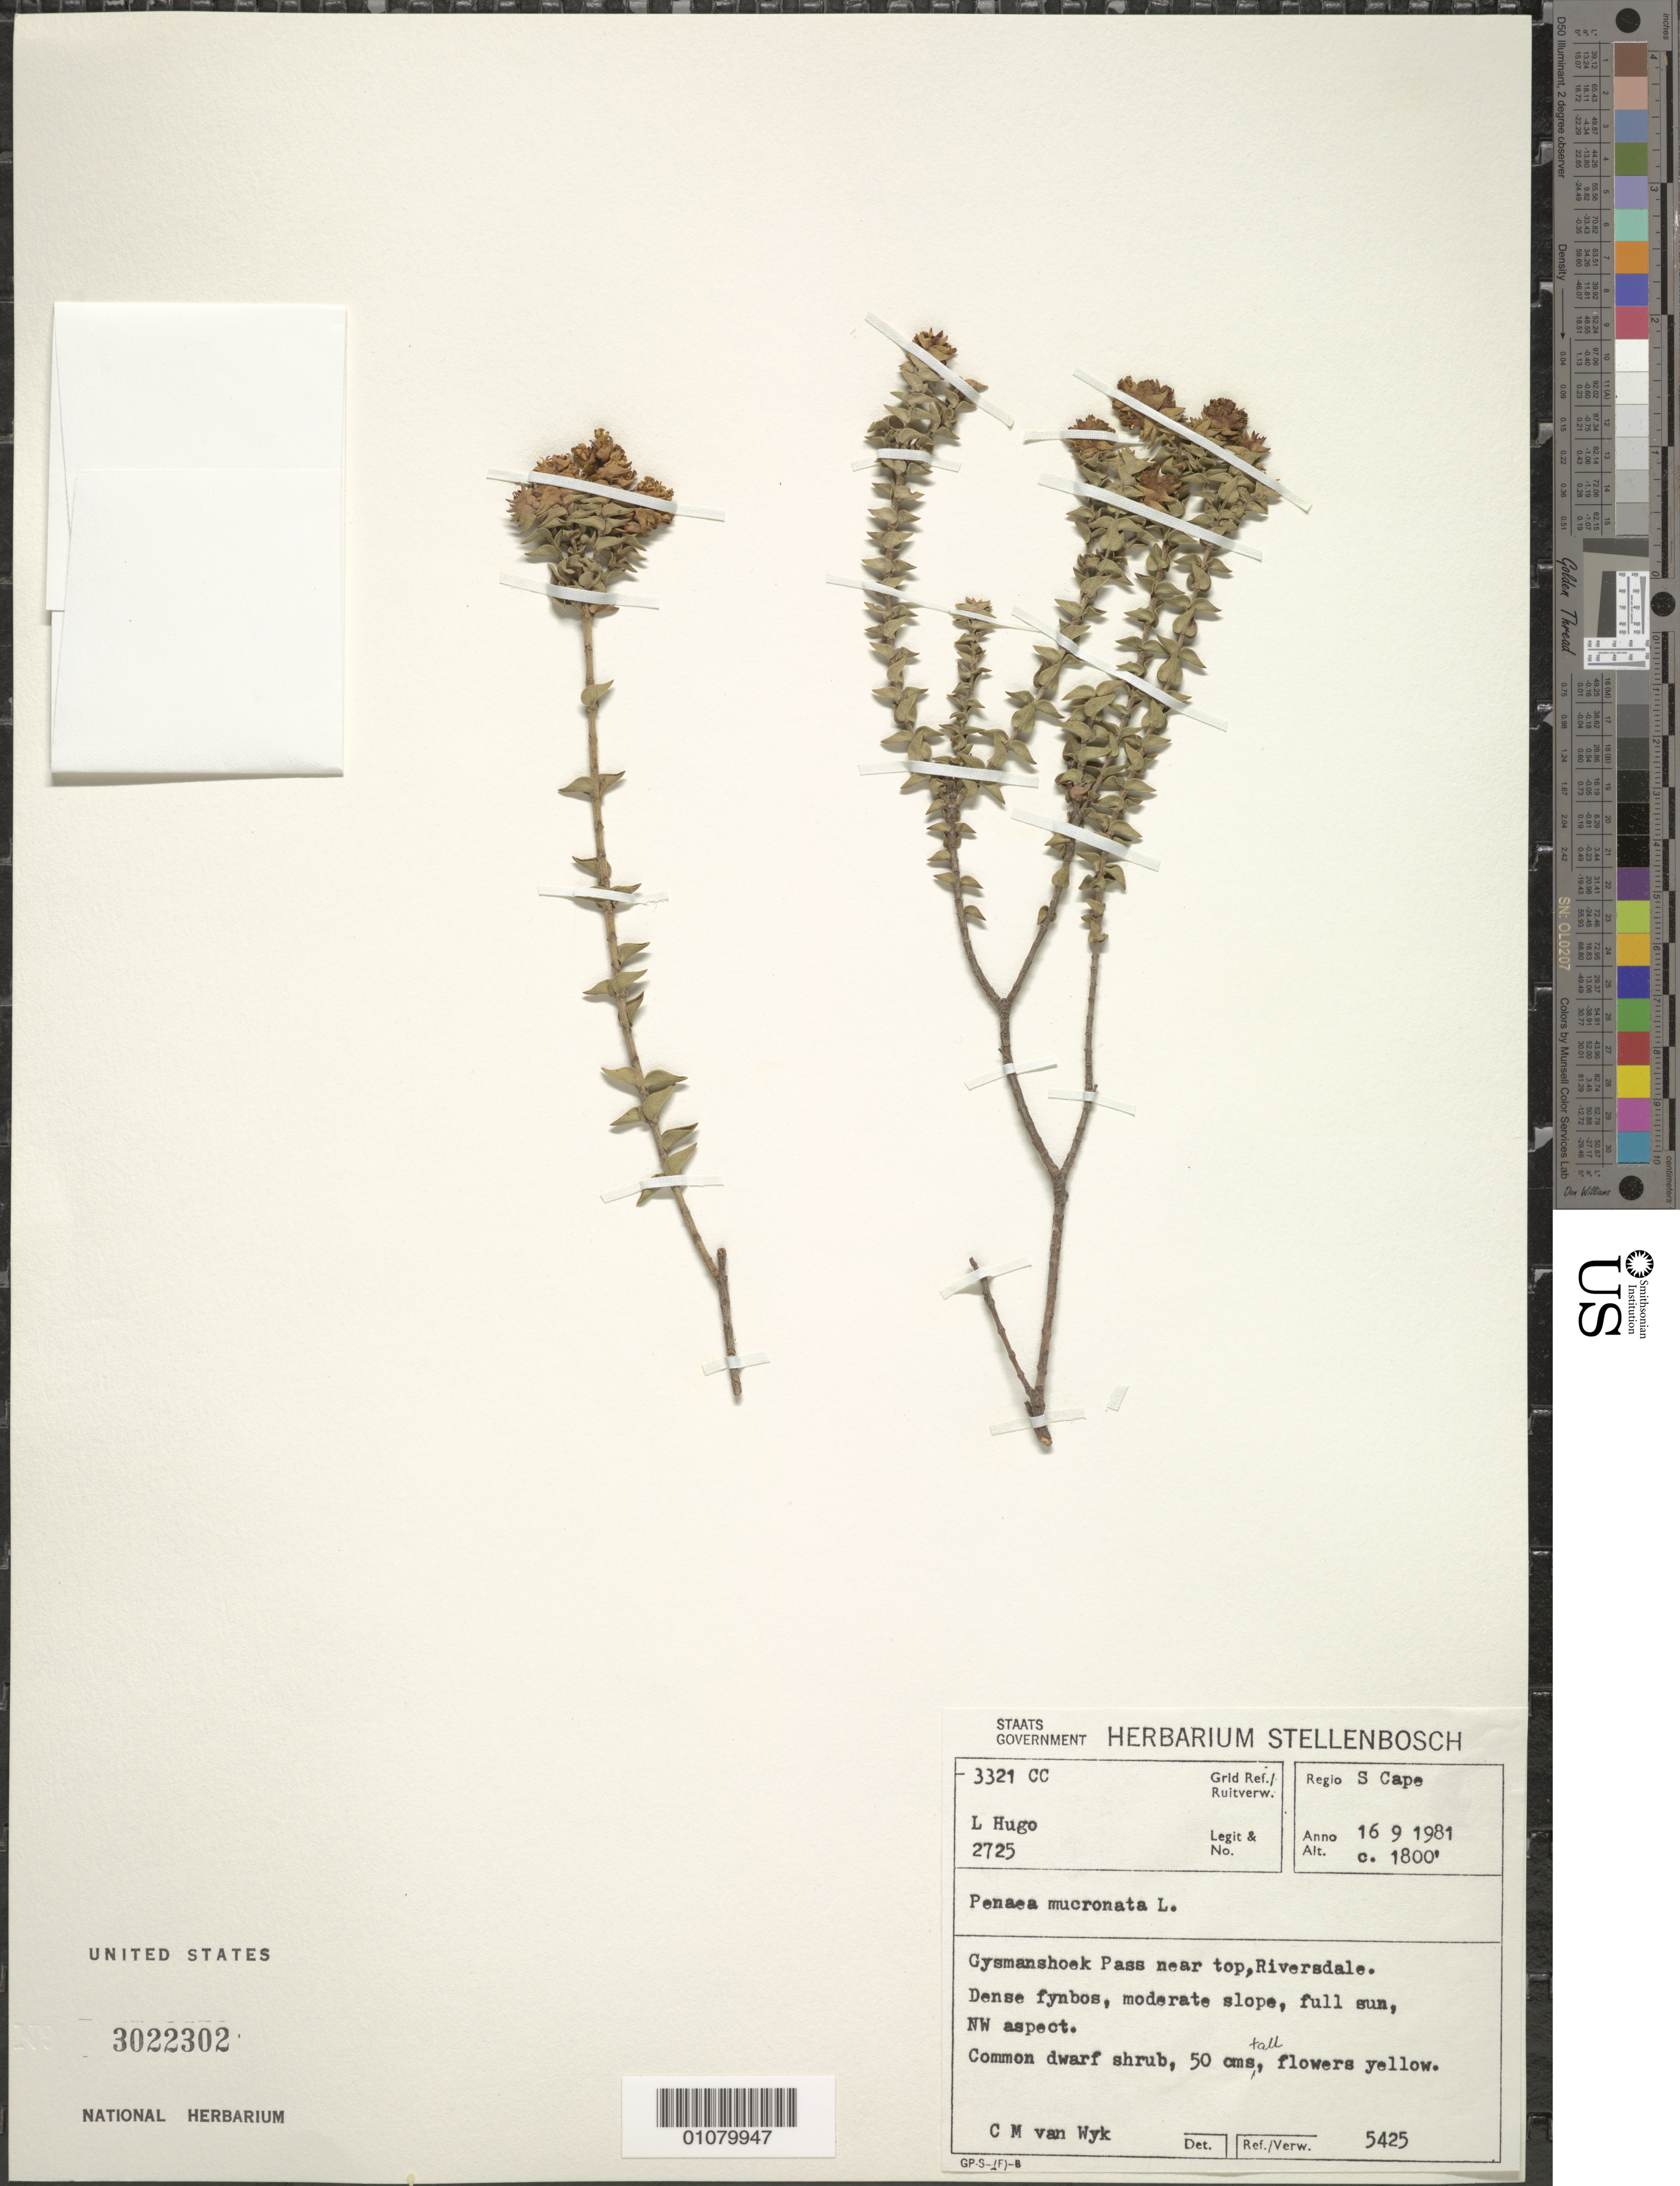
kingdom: Plantae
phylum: Tracheophyta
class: Magnoliopsida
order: Myrtales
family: Penaeaceae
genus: Penaea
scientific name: Penaea mucronata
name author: L.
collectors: L. Hugo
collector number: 5425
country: South Africa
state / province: Western Cape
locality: Gysmanshoek Pass near top, Riversdale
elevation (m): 549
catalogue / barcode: US 3022302